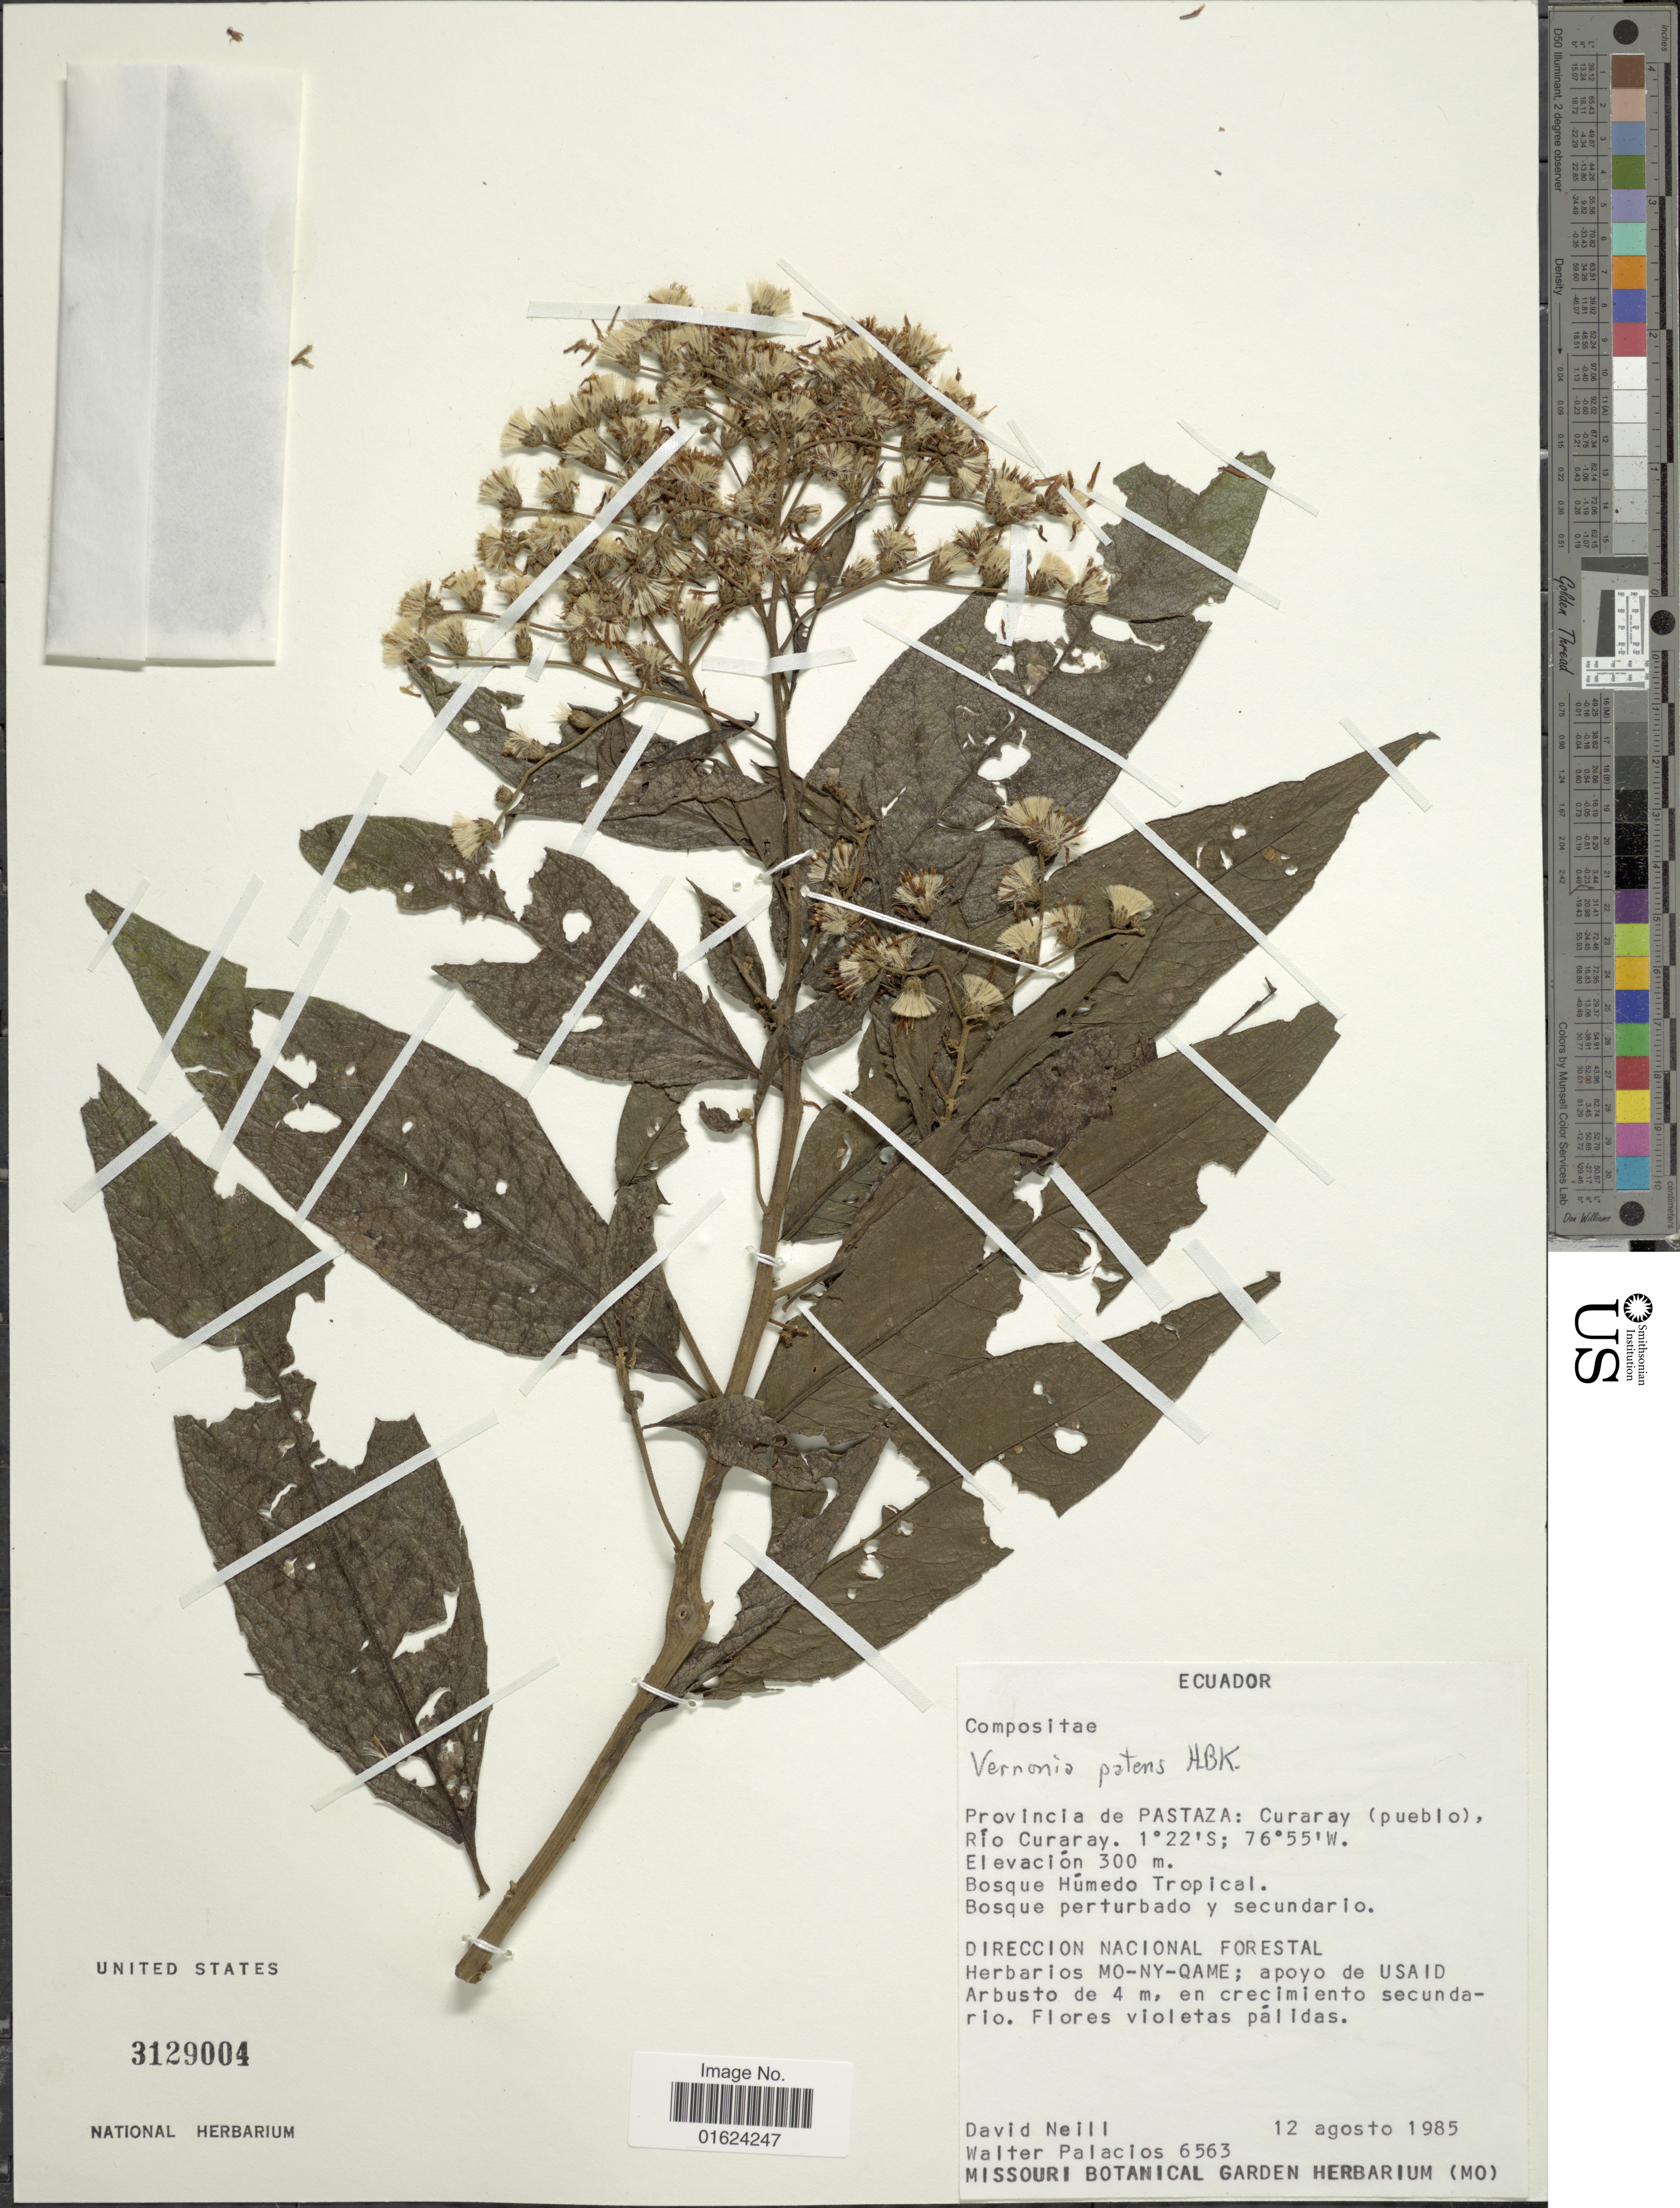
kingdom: Plantae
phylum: Tracheophyta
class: Magnoliopsida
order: Asterales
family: Asteraceae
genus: Vernonanthura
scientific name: Vernonanthura patens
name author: (Kunth) H. Rob.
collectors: D. A. Neill & W. Palacios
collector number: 6563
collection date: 1985-08-12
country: Ecuador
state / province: Pastaza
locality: Ecuador. PRovincia de Pastaza: Curaray (puelblo) Rio Curaray.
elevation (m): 300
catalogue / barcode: US 3129004